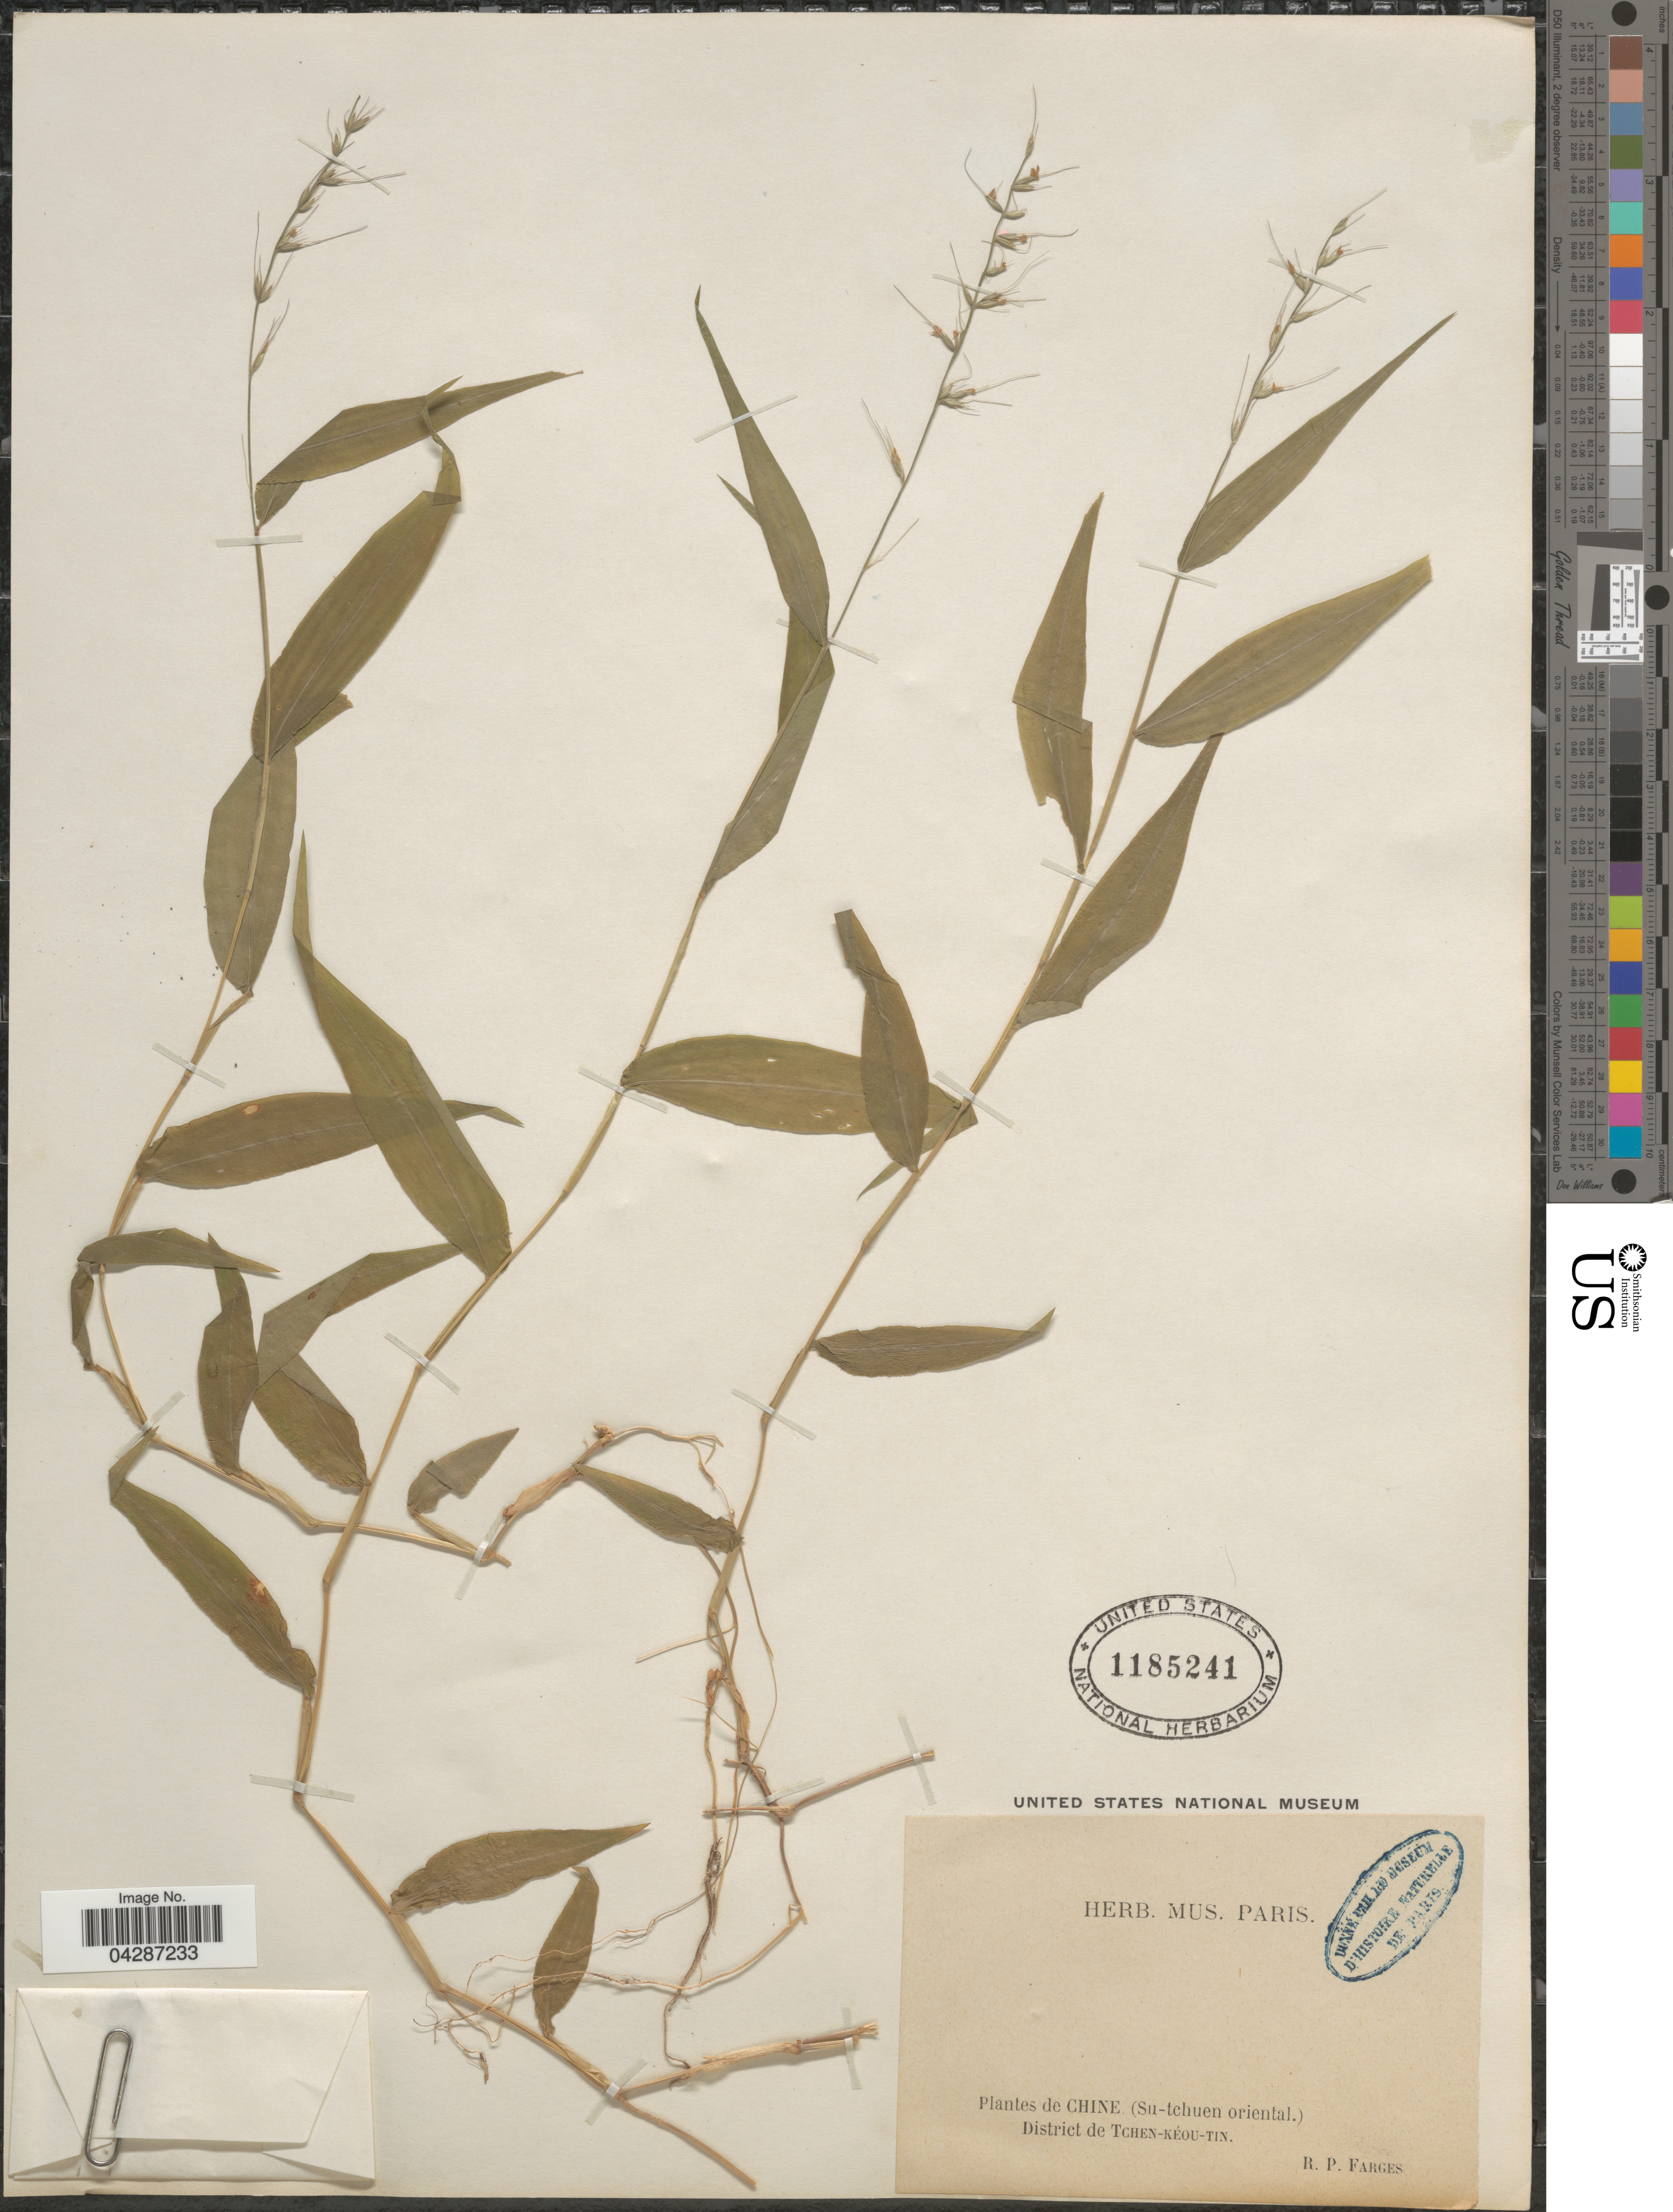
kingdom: Plantae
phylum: Tracheophyta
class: Liliopsida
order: Poales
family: Poaceae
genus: Oplismenus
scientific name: Oplismenus undulatifolius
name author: (Ard.) P. Beauv.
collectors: R. Farges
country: China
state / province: Sichuan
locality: Su-tchuen oriental. District de Tchen-kéou-tin.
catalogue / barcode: US 1185241